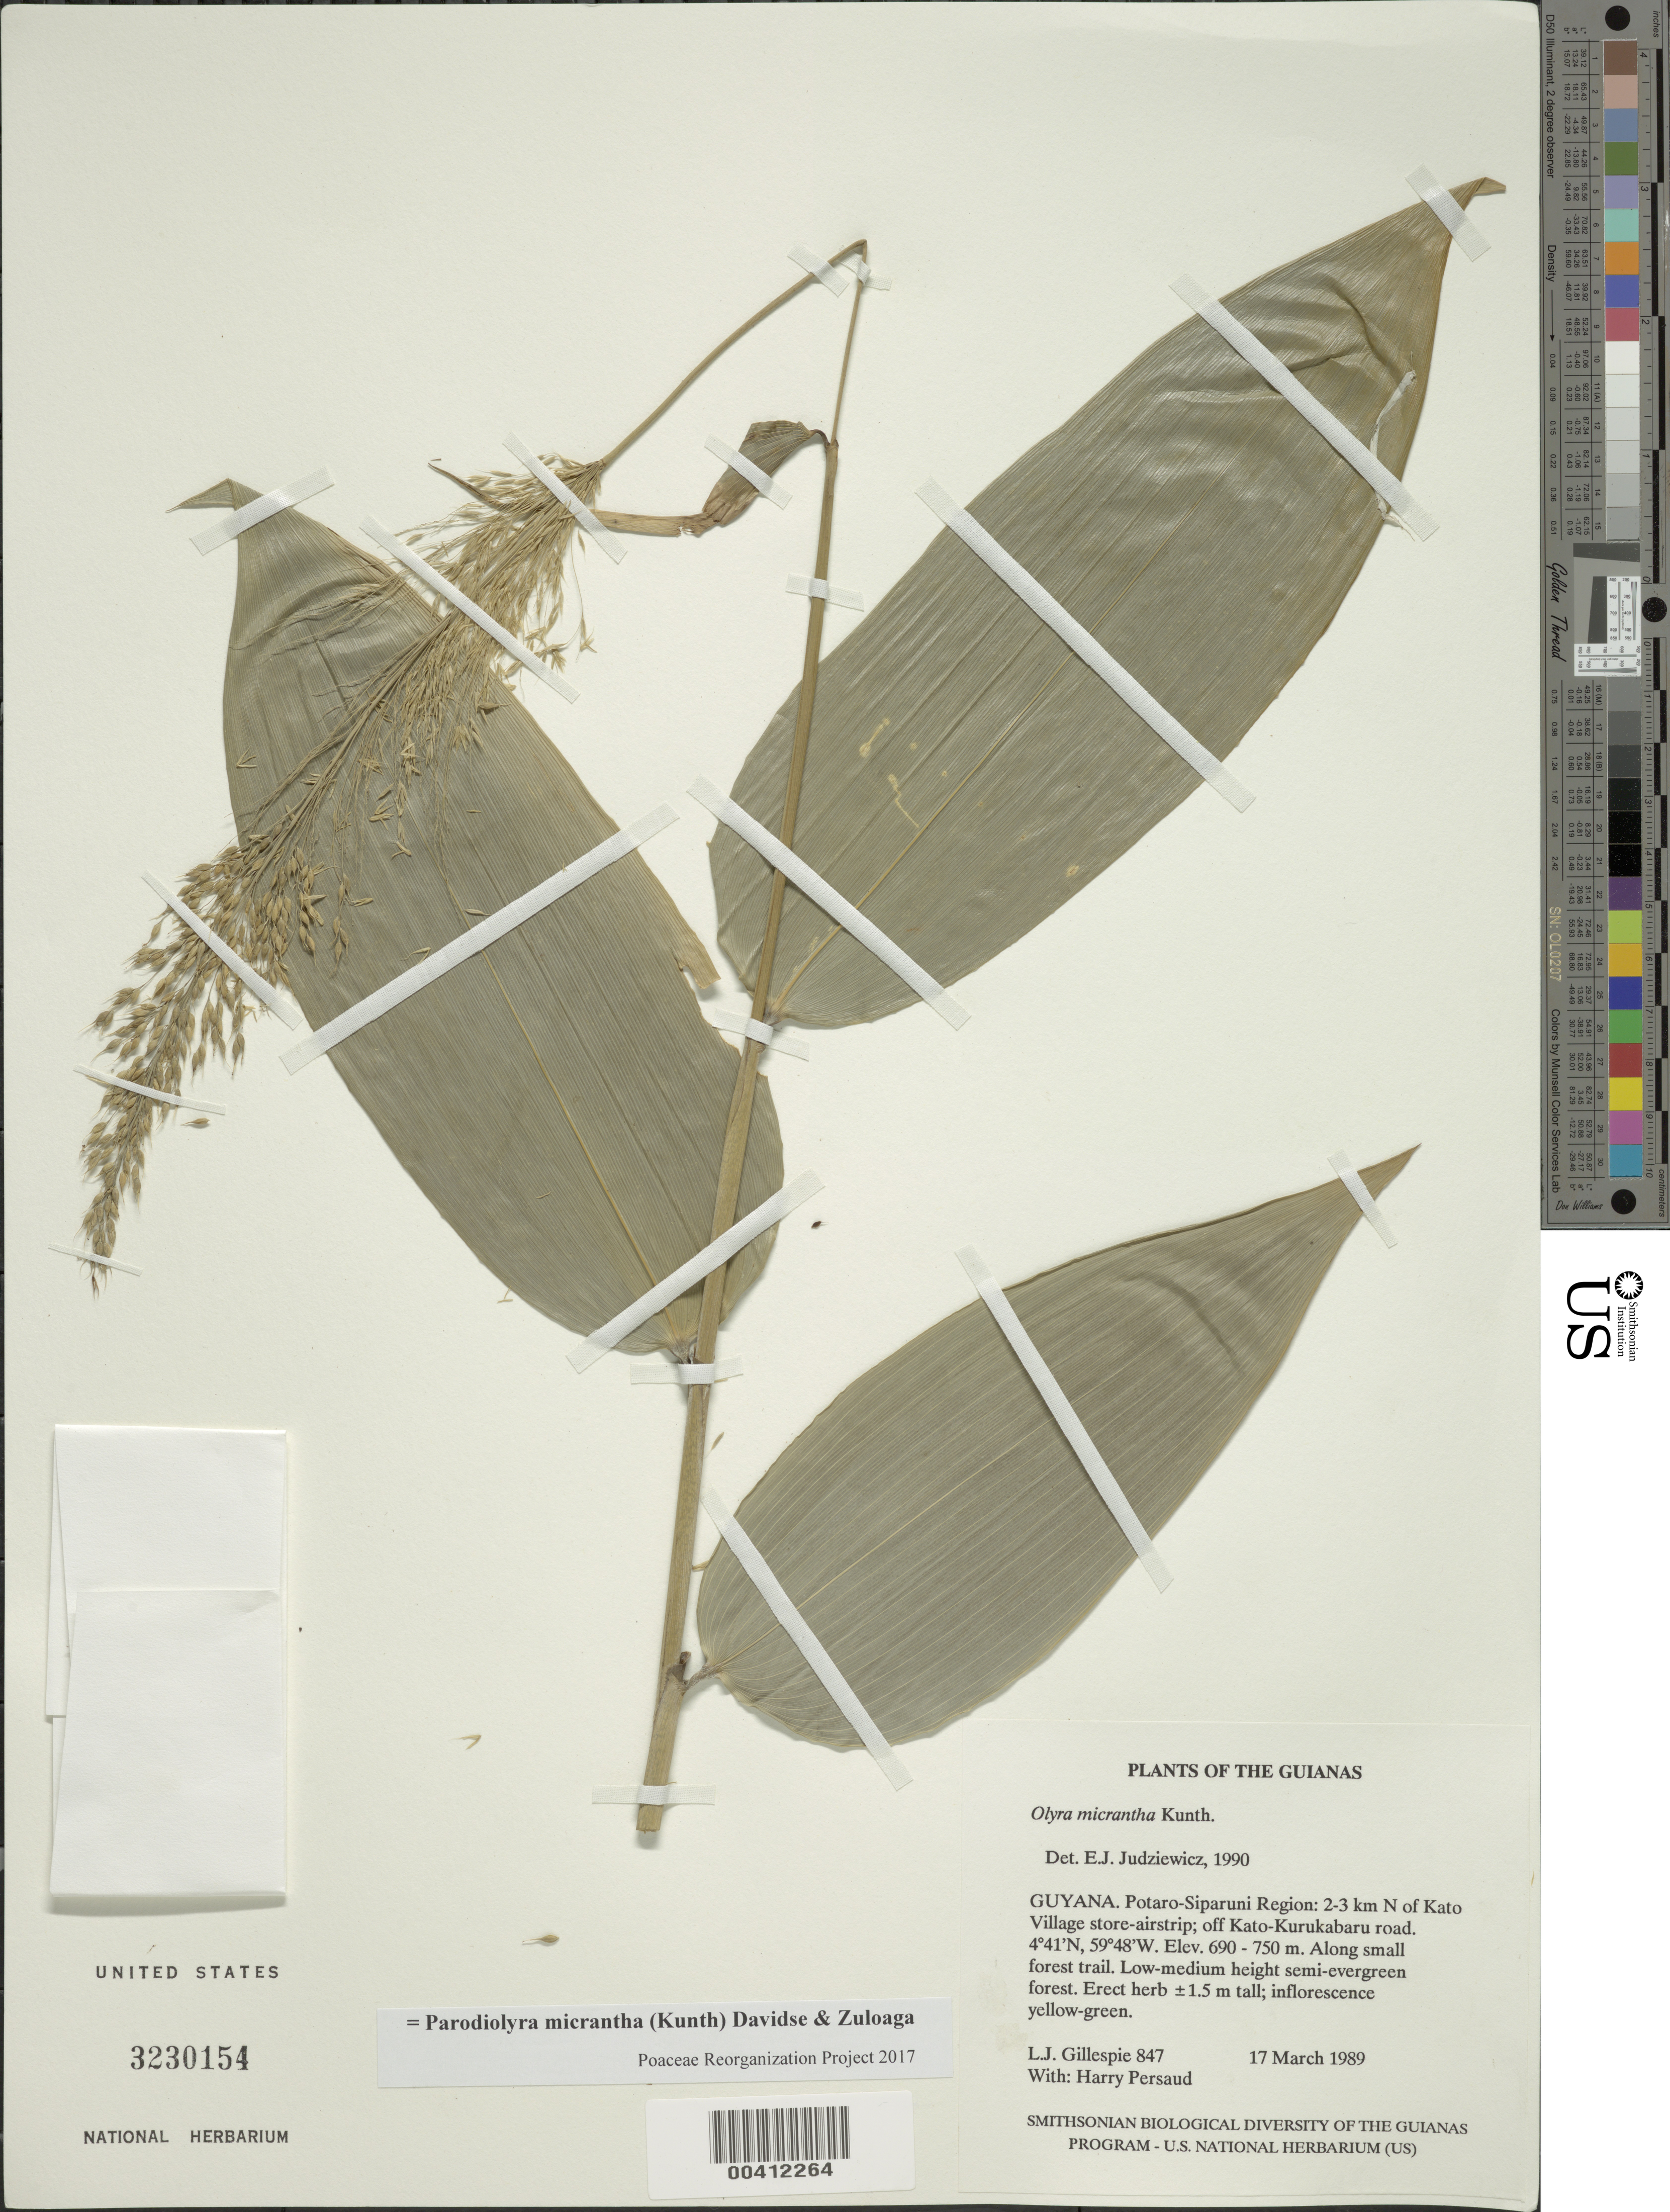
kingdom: Plantae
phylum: Tracheophyta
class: Liliopsida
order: Poales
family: Poaceae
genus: Parodiolyra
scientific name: Parodiolyra micrantha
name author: (Kunth) Davidse & Zuloaga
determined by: Poaceae Reorganization Project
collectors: L. J. Gillespie & H. Peraud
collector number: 847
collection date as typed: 17 Mar 1989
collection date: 1989-03-17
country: Guyana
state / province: Potaro-Siparuni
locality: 2-3 km n of kato village store-airstrip, off kato - kurukabaru rd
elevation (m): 690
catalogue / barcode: US 3230154